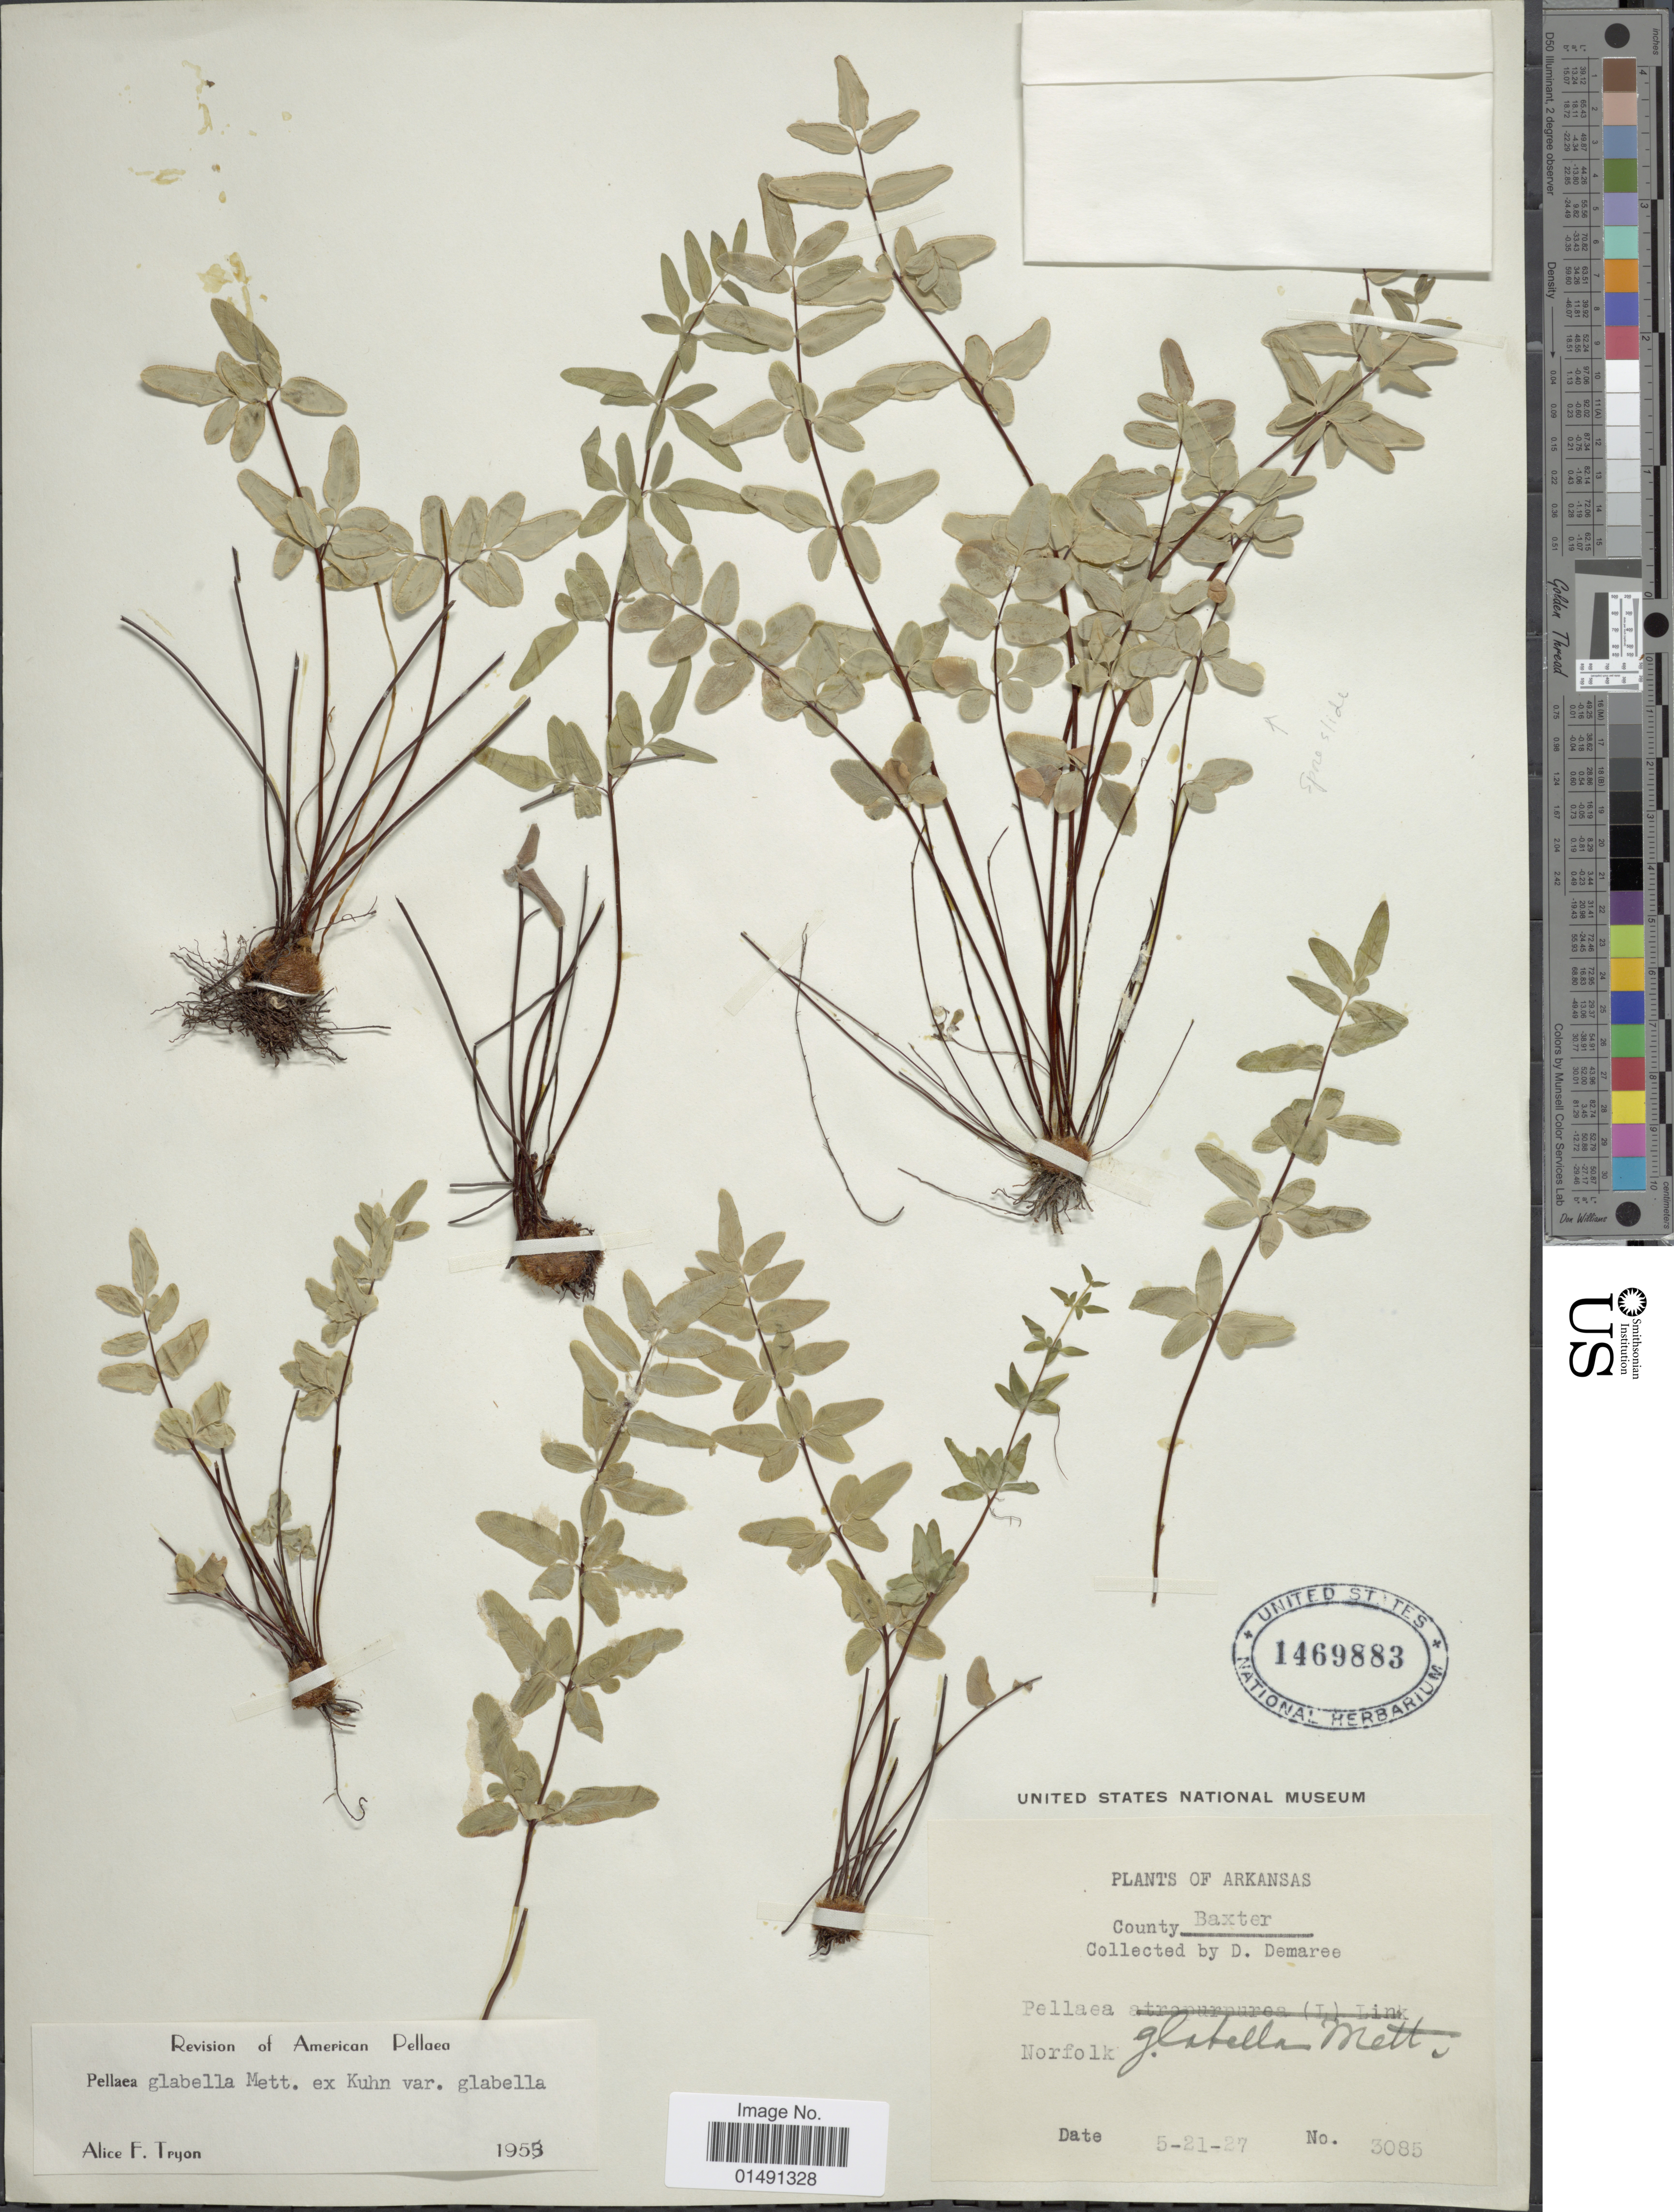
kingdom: Plantae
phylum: Tracheophyta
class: Polypodiopsida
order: Polypodiales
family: Pteridaceae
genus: Pellaea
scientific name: Pellaea glabella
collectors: D. Demaree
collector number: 3085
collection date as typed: Transcribed d/m/y: 21/5/27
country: United States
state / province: Arkansas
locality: County Baxter, Norfolk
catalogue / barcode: US 1469883